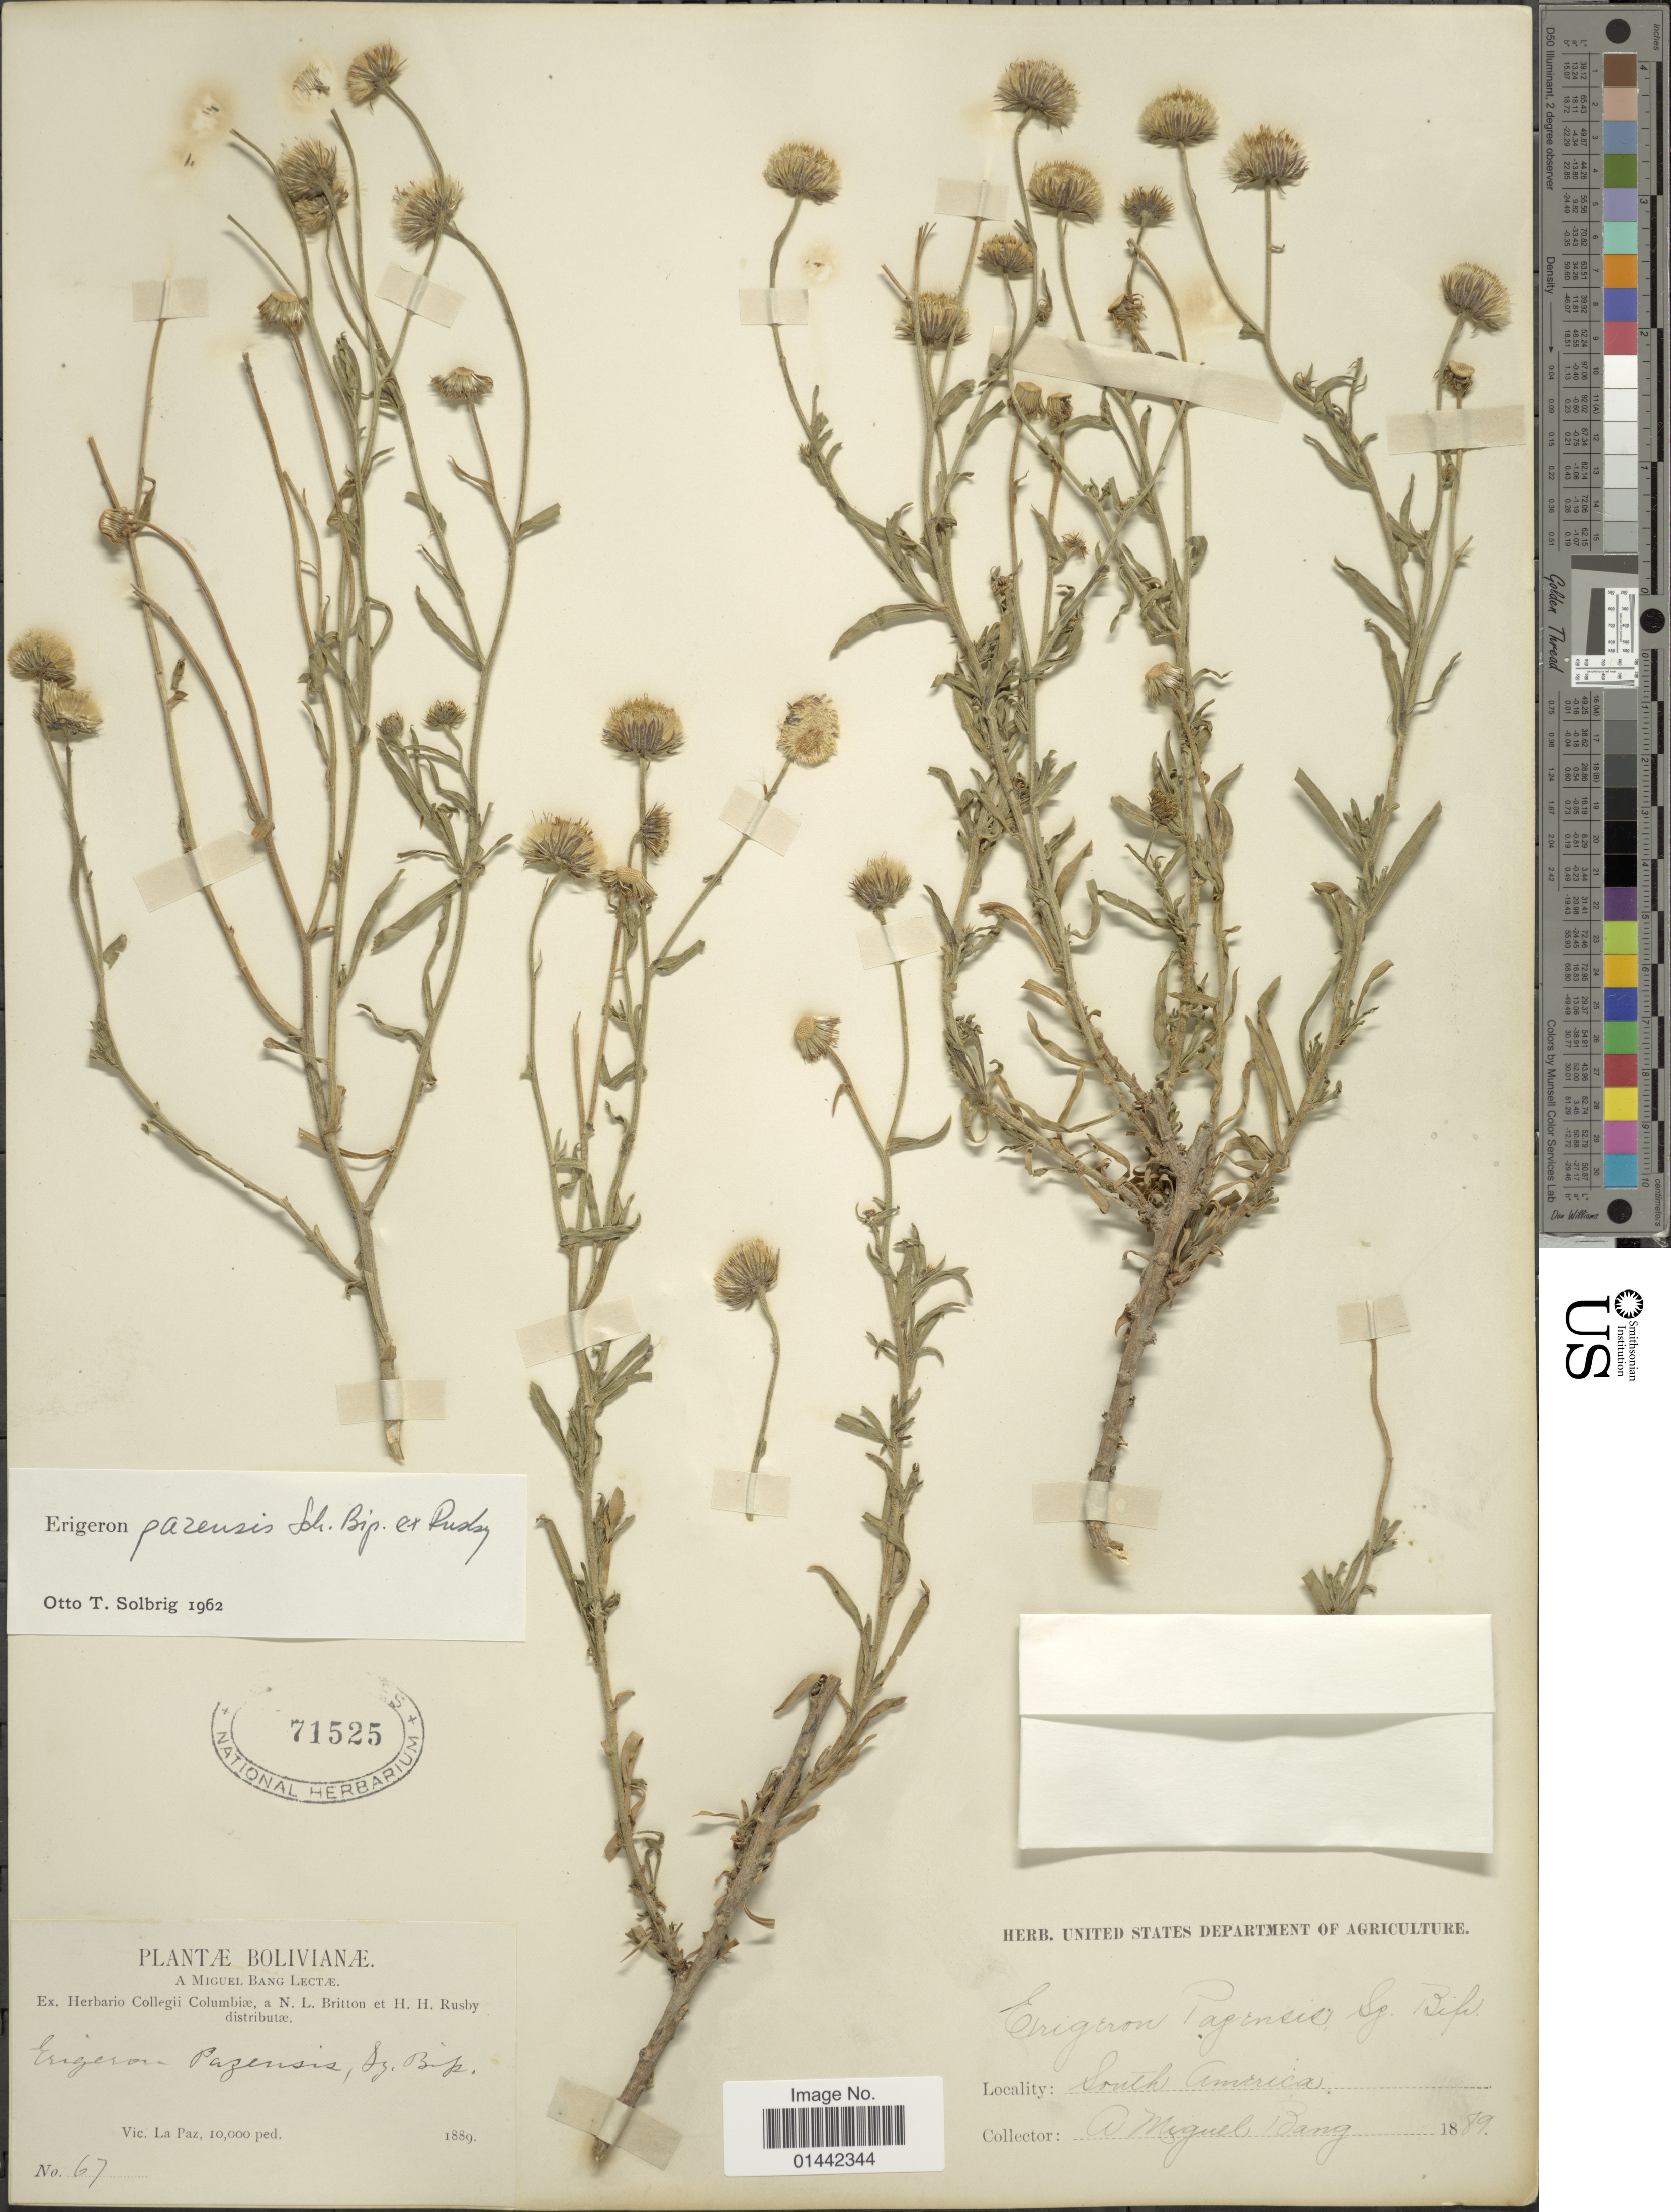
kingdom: Plantae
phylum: Tracheophyta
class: Magnoliopsida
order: Asterales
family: Asteraceae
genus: Erigeron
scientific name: Erigeron pazensis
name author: Sch. Bip. ex Rusby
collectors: M. Bang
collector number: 67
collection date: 1889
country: Bolivia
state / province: La Paz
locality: South America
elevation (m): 3048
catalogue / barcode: US 71525